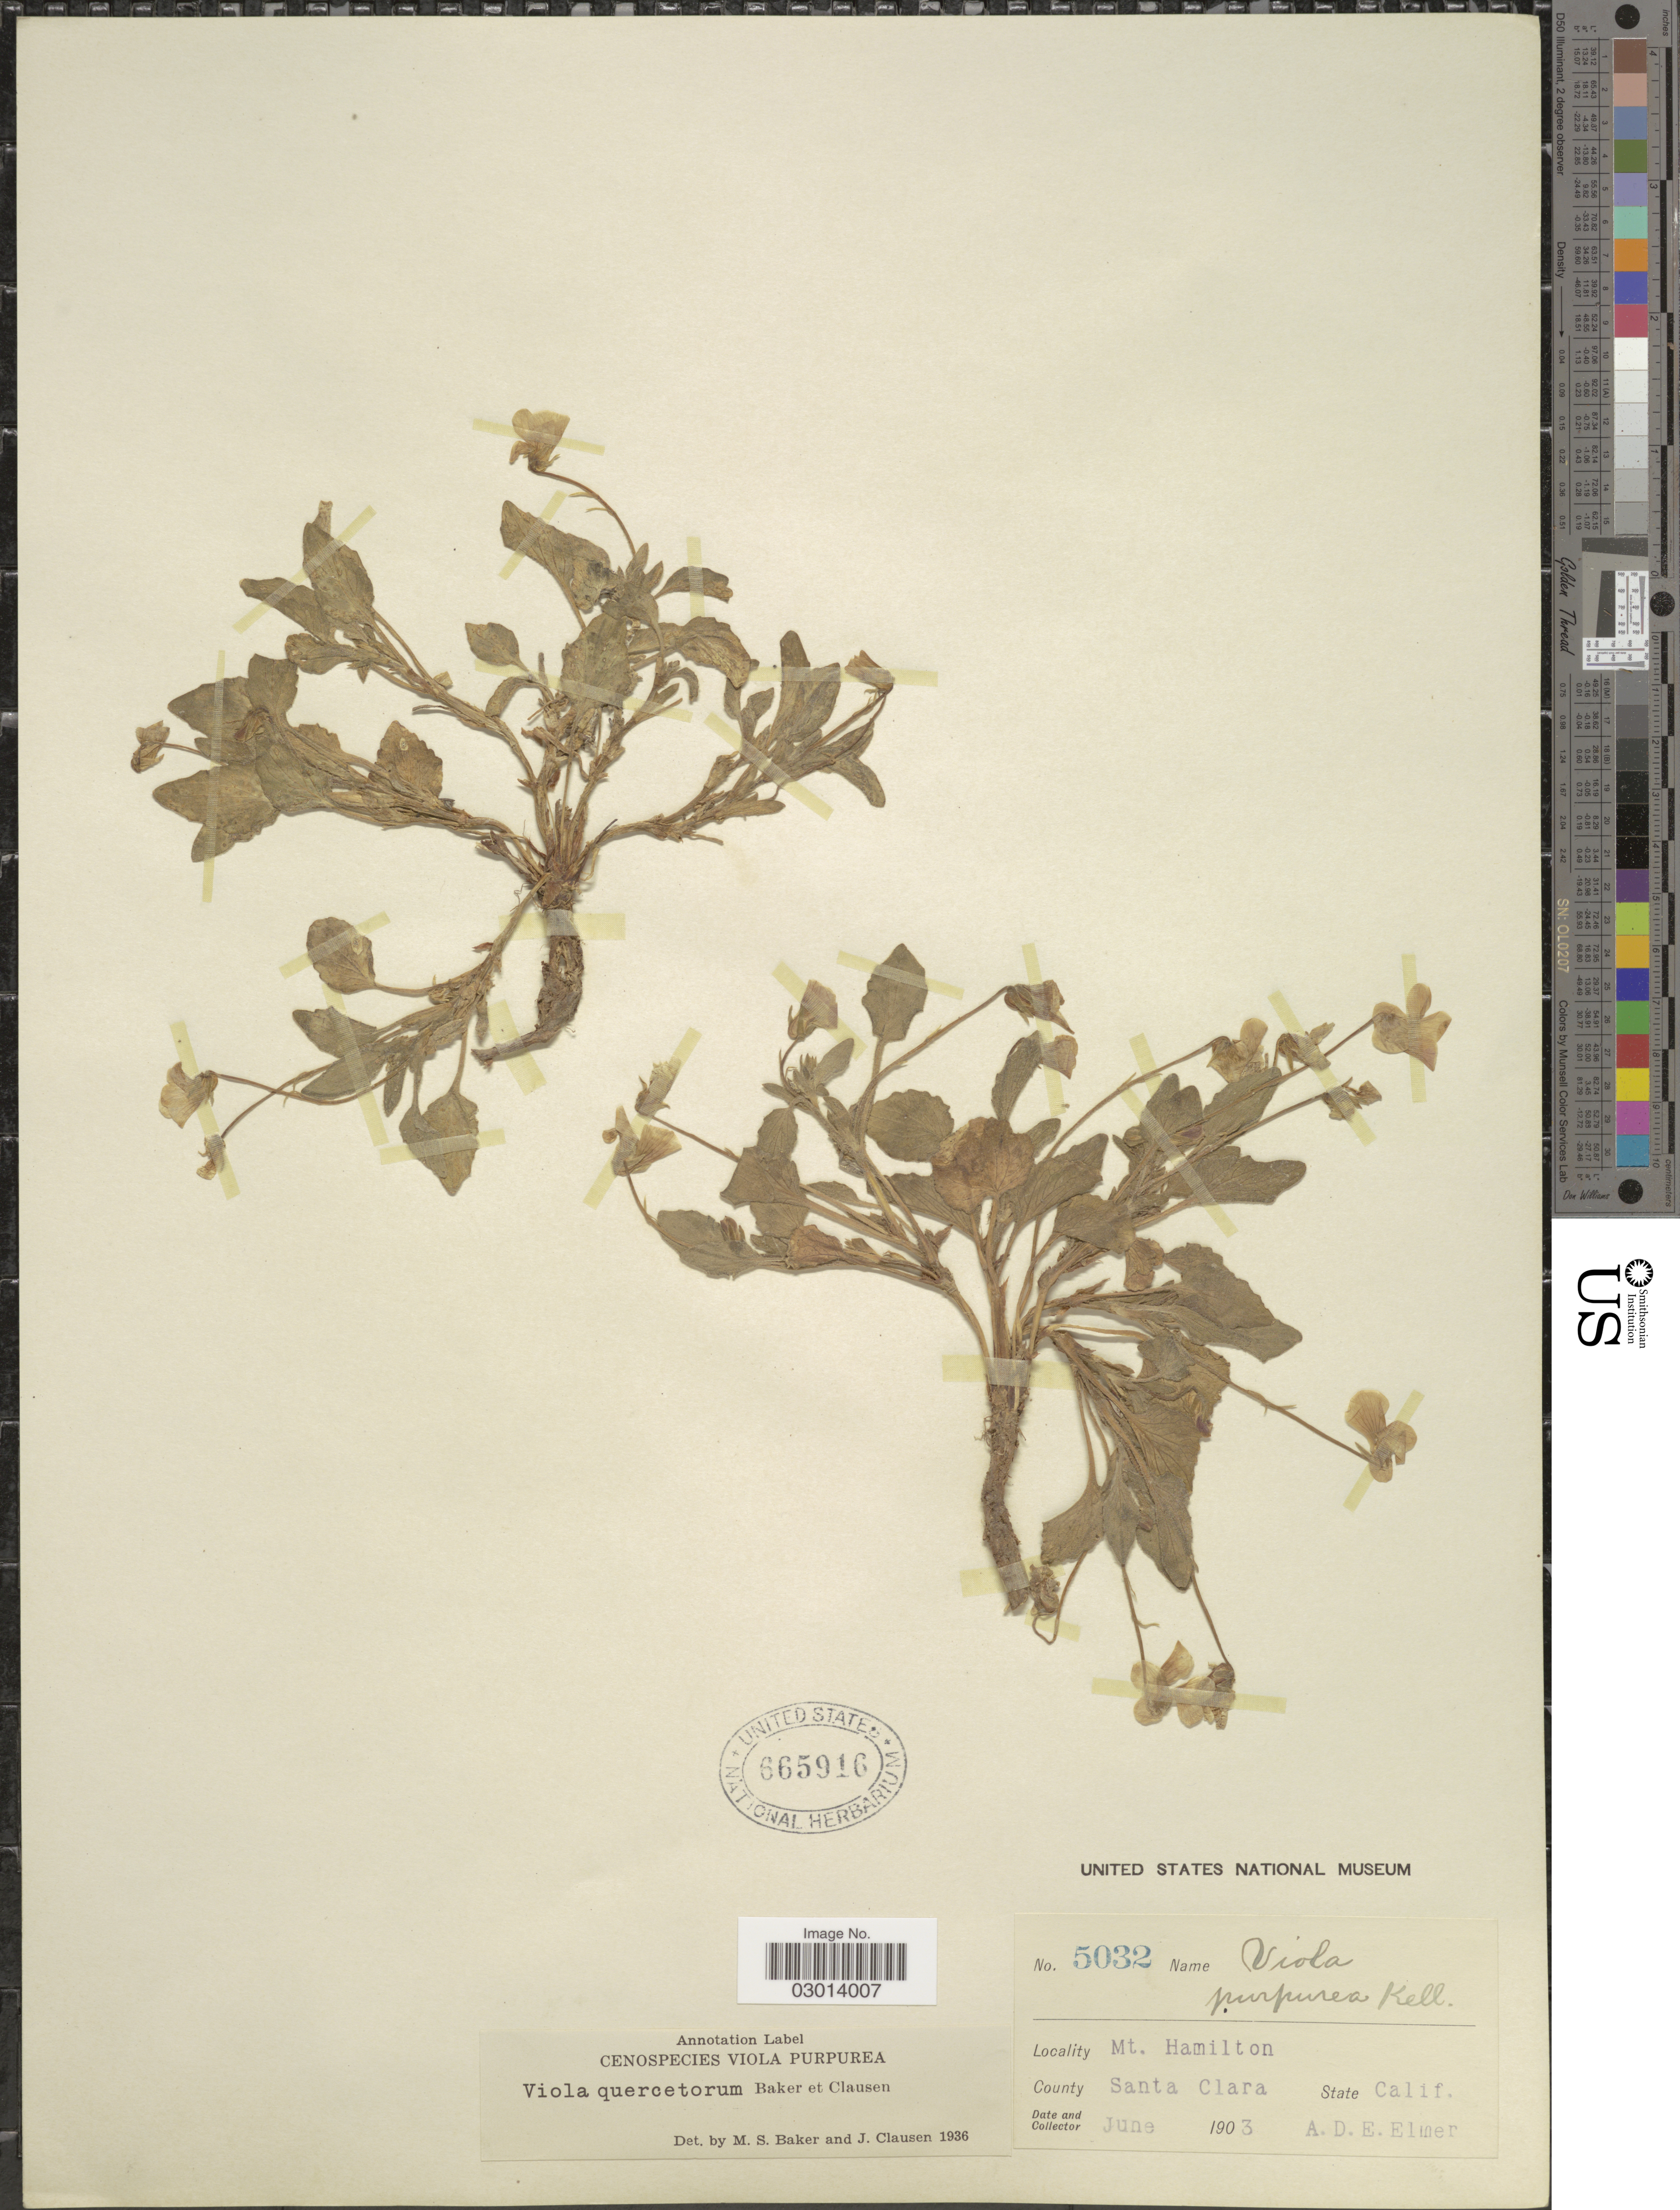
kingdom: Plantae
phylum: Tracheophyta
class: Magnoliopsida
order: Malpighiales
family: Violaceae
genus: Viola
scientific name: Viola quercetorum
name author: M.S. Baker & J.C. Clausen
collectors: A. D. E. Elmer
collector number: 5032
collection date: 1903-06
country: United States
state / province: California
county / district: Santa Clara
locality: Mt. Hamilton. County Santa Clara. State Calif.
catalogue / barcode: US 665916